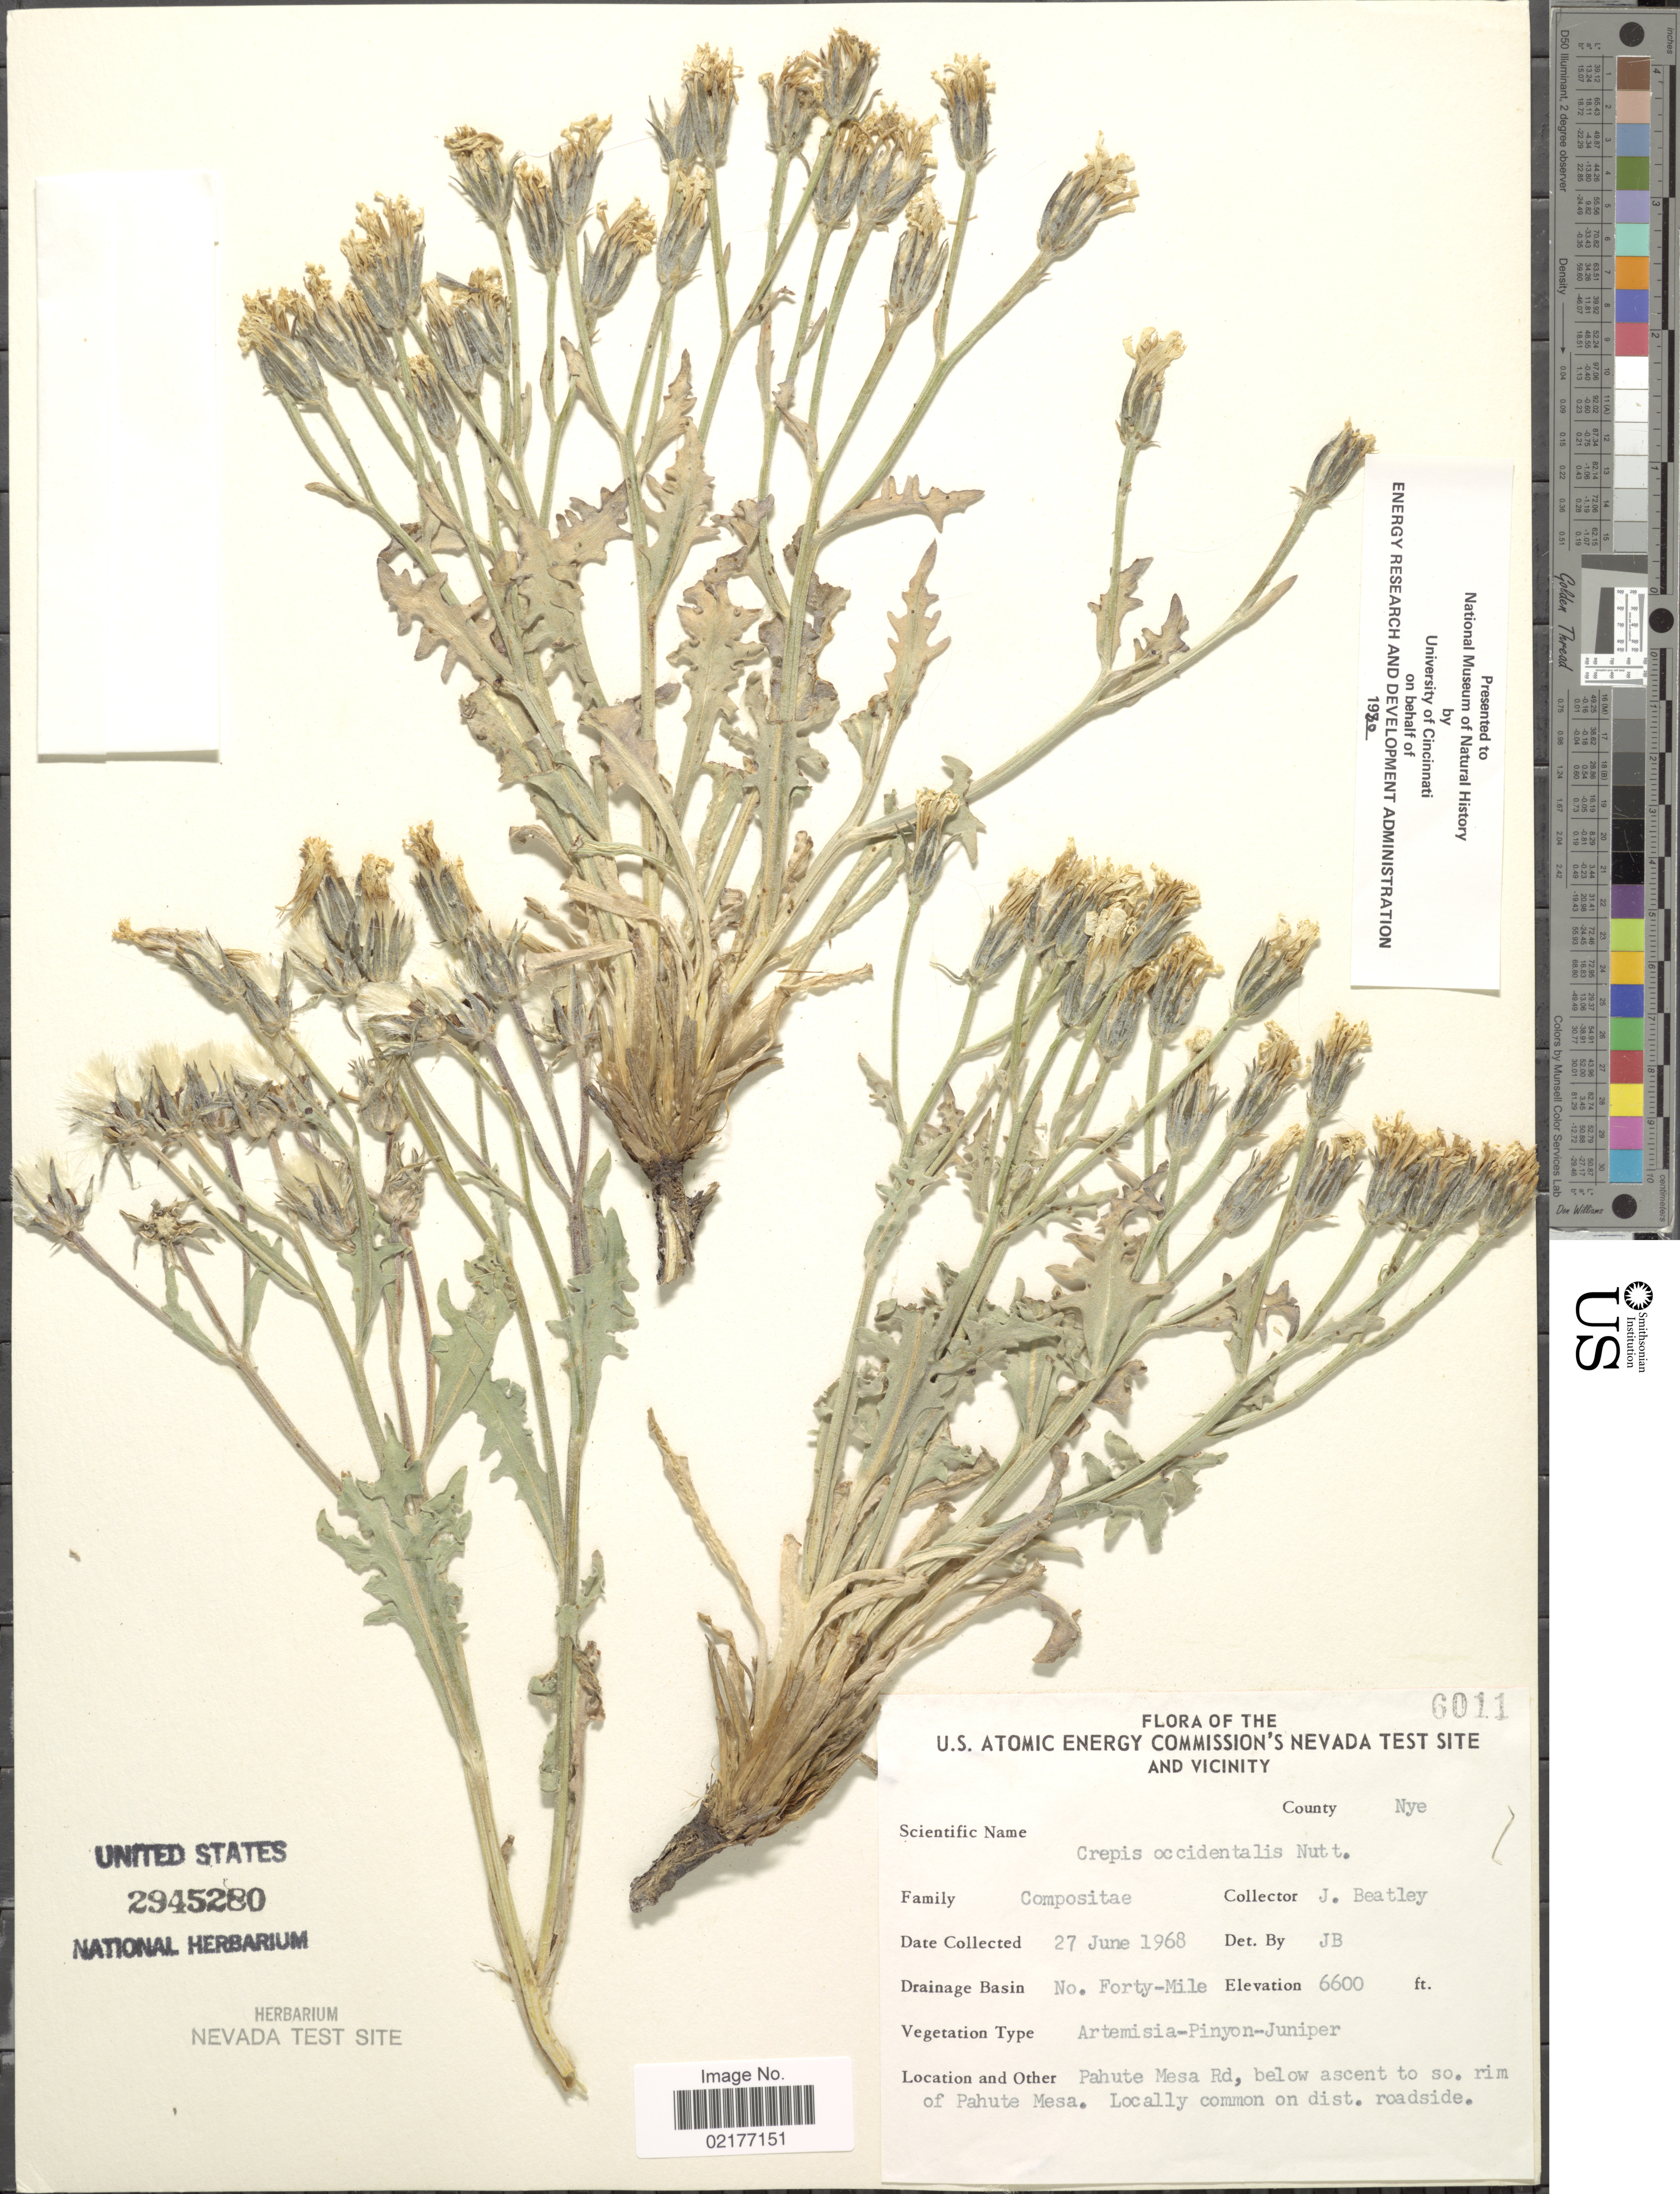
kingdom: Plantae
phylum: Tracheophyta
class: Magnoliopsida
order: Asterales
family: Asteraceae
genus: Crepis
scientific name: Crepis occidentalis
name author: Nutt.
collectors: J. C. Beatley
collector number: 6011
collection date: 1968-06-27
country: United States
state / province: Nevada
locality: U.S. Atomic Energy Commission's Nevada Test Site and Vicinity, County Nye, Drainage Basin No. Forty-Mile, Pahute Mesa Rd, below ascent to so. rim Pahute Mesa, Locally common on dist. roadside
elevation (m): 2012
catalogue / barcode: US 2945280